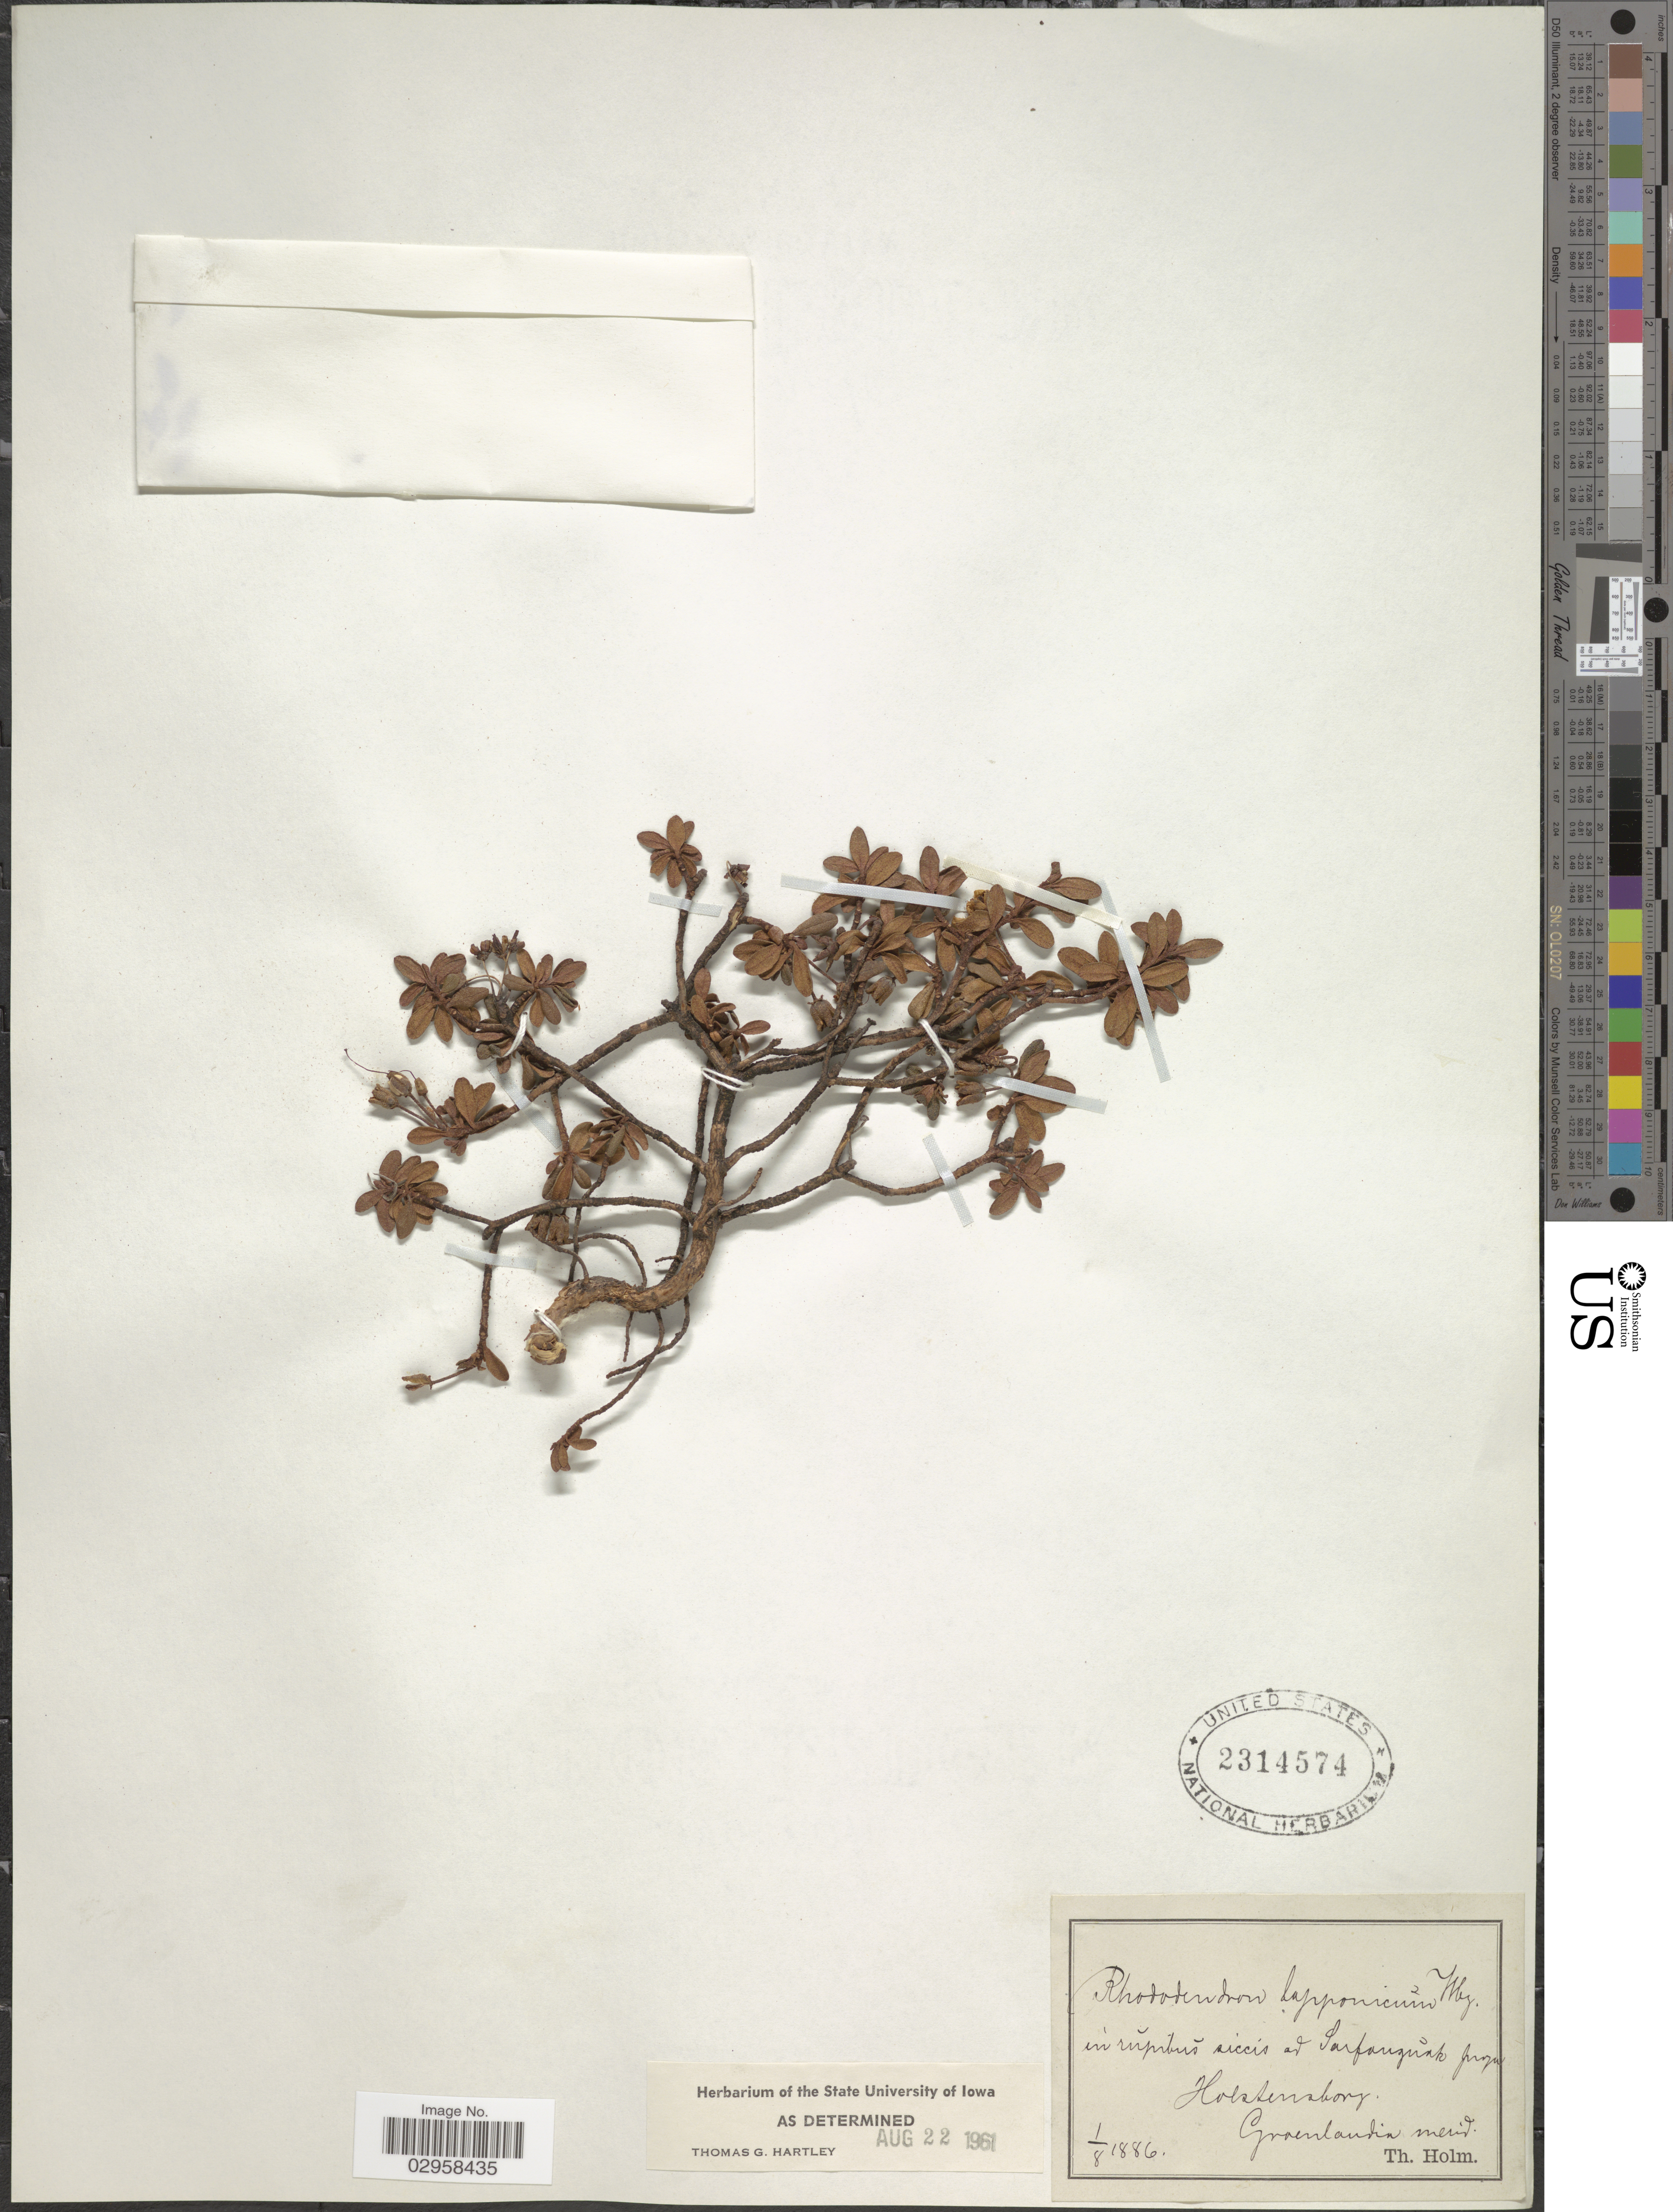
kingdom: Plantae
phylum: Tracheophyta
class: Magnoliopsida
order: Ericales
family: Ericaceae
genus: Rhododendron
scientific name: Rhododendron lapponicum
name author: (L.) Wahlenb.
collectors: T. Holm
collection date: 1886-08-01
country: Greenland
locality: In rupibus siccis ad Sar [illegible text] prope Holstensborg. Groenlandin merid.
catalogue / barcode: US 2314574